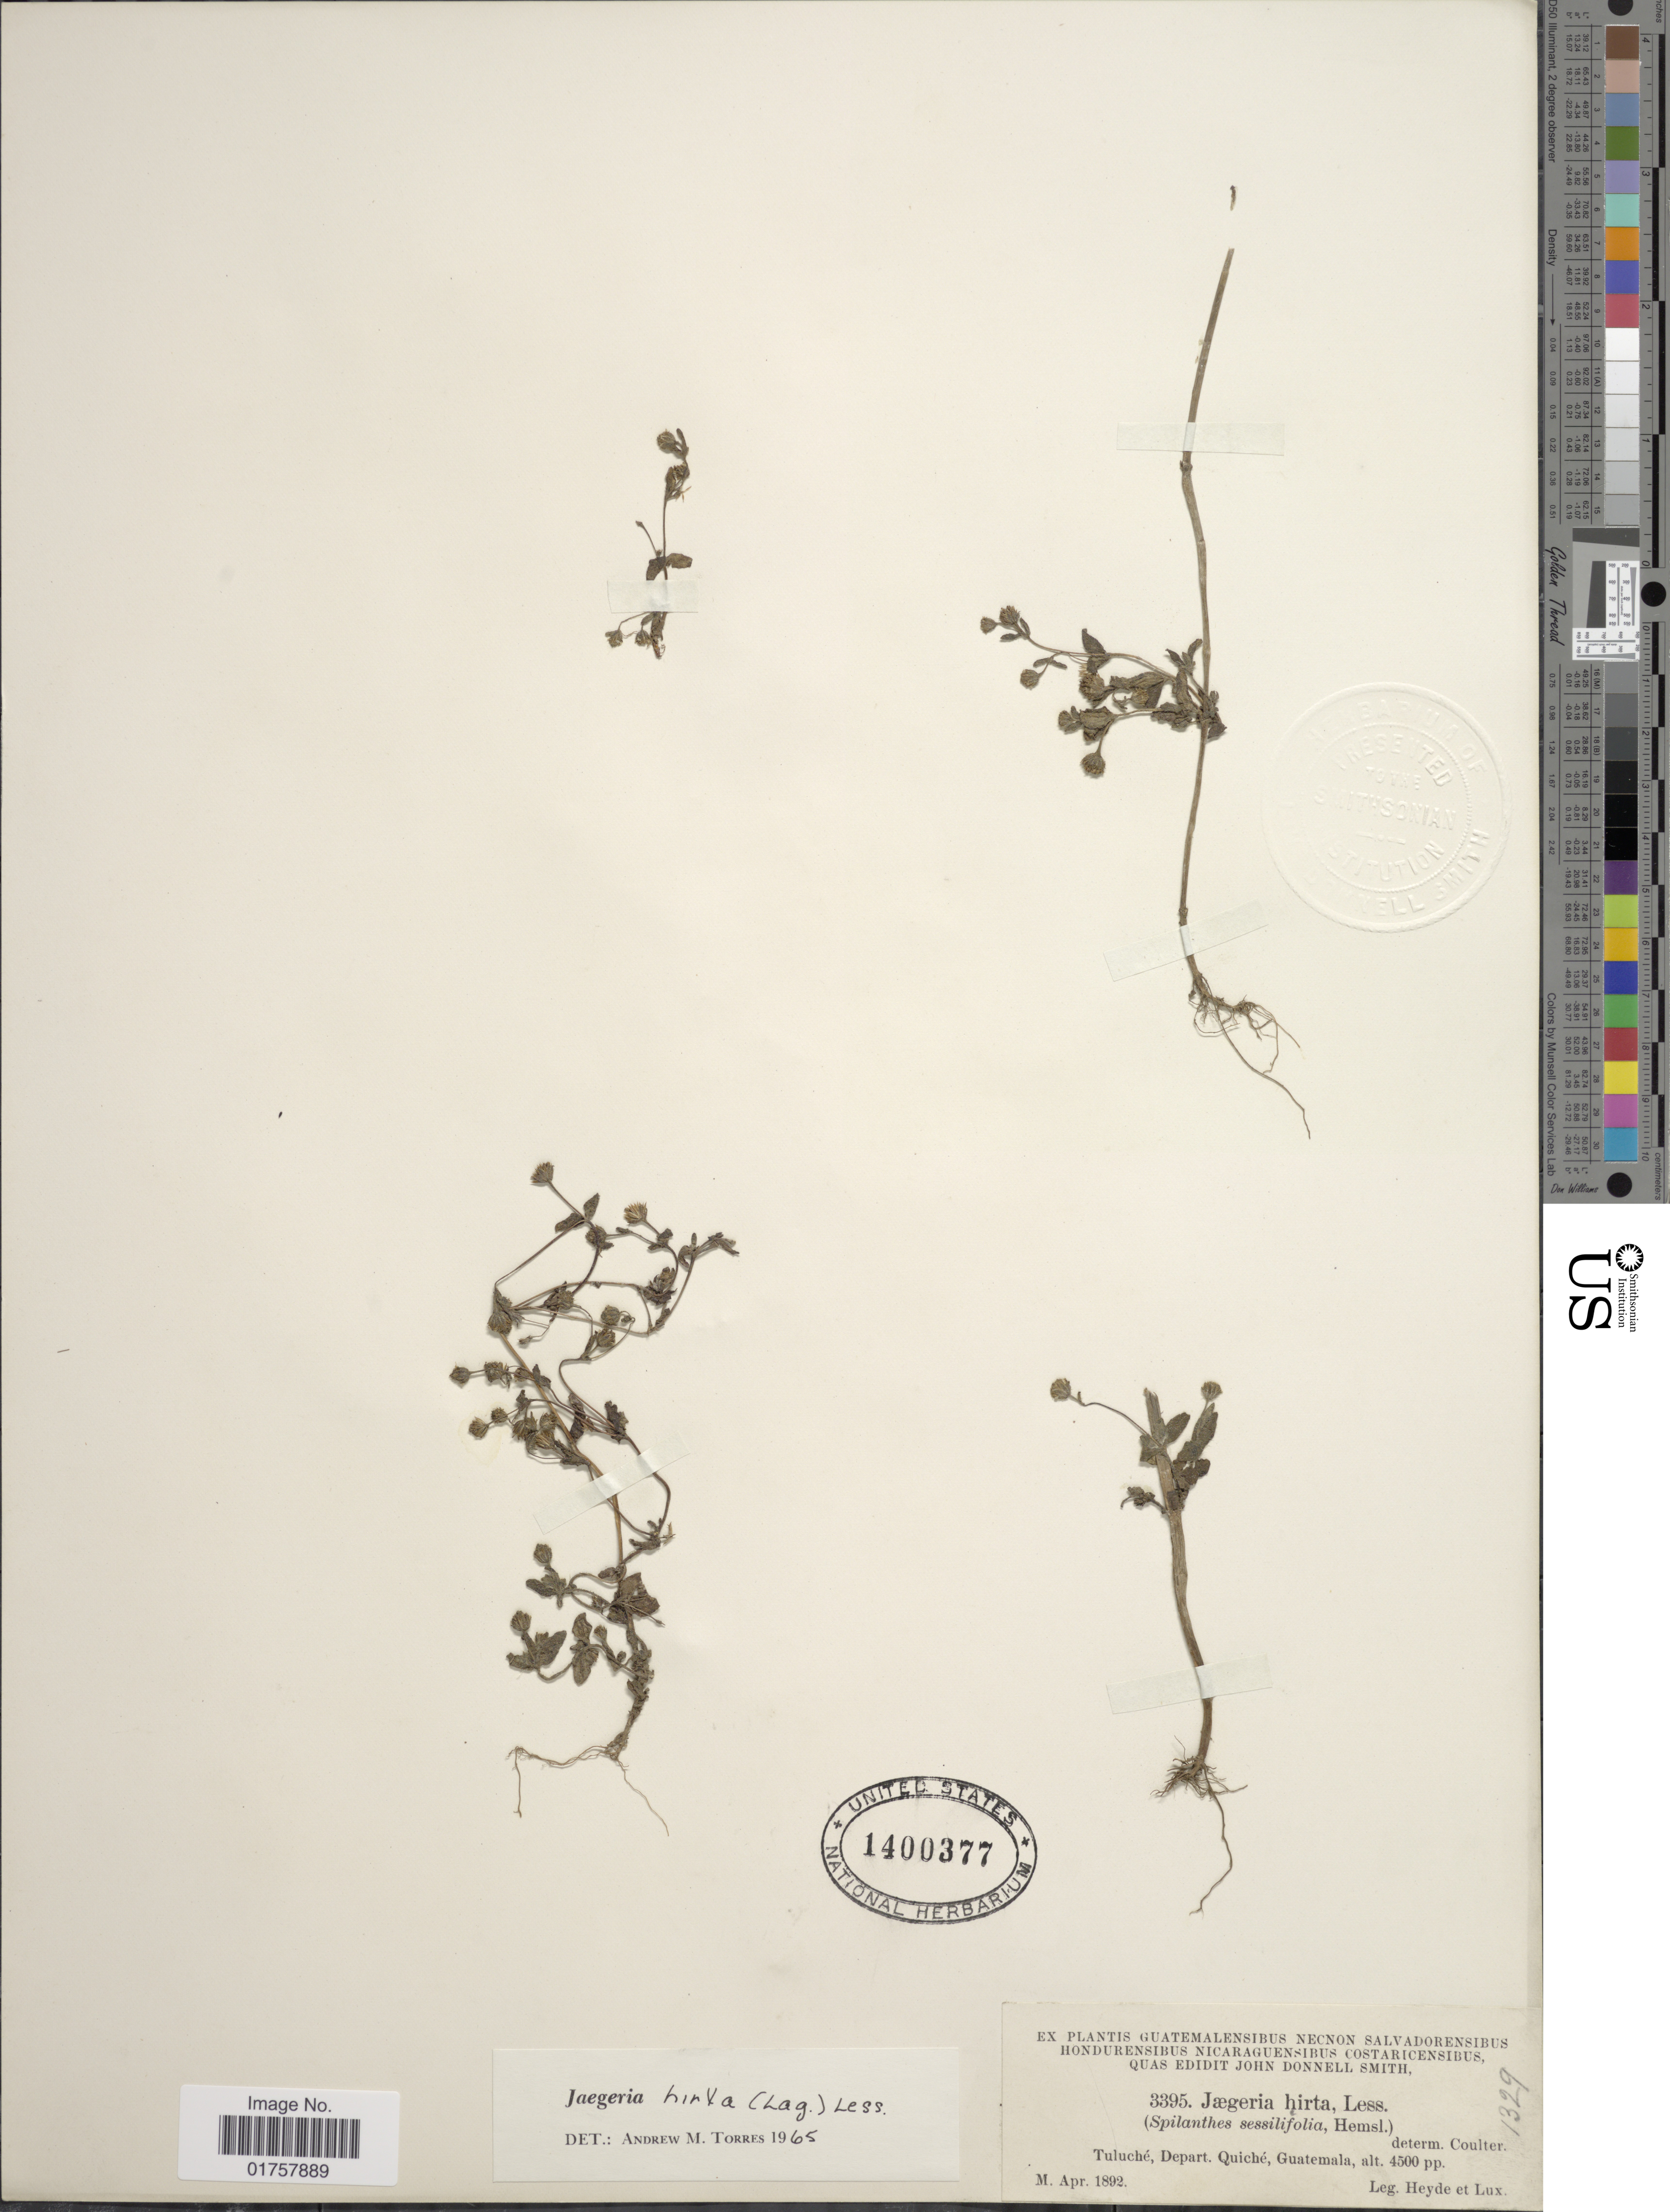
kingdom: Plantae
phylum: Tracheophyta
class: Magnoliopsida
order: Asterales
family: Asteraceae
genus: Jaegeria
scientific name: Jaegeria hirta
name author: (Lag.) Less.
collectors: Heyde & Lux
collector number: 3395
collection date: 1892-04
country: Guatemala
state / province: El Quiché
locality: Tuluché, Depart. Quiché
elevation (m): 1372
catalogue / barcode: US 1400377